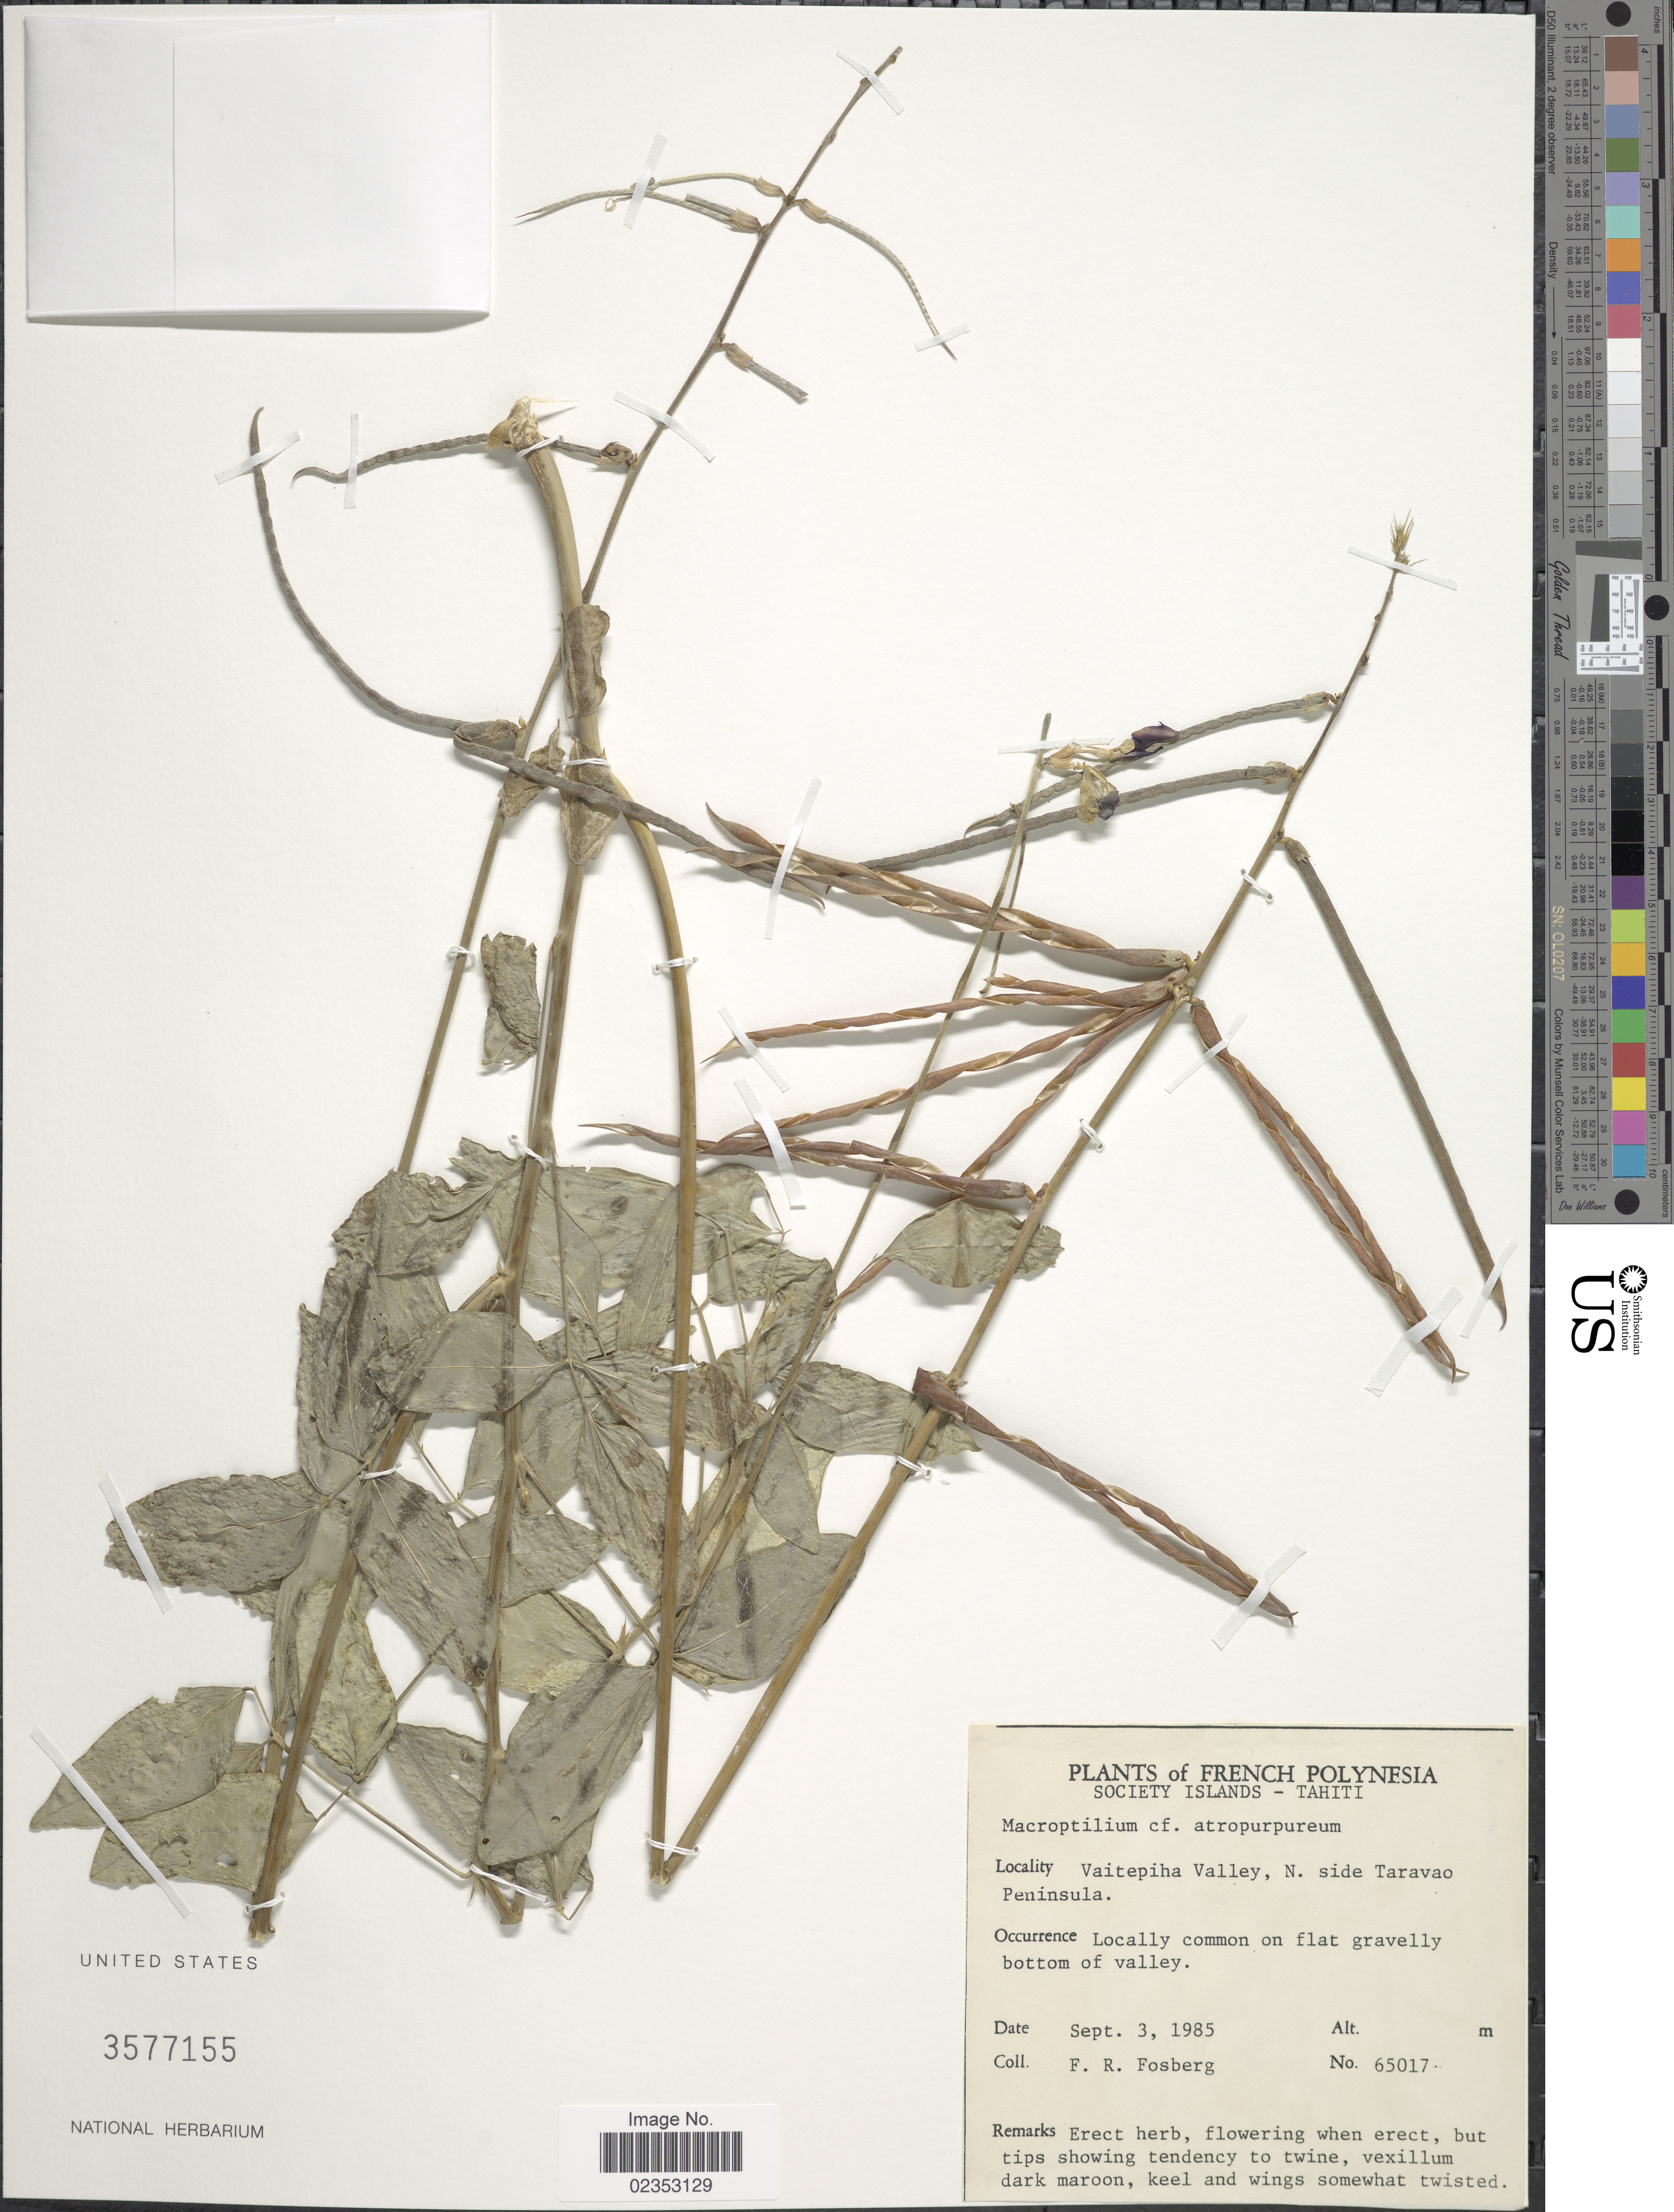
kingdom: Plantae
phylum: Tracheophyta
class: Magnoliopsida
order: Fabales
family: Fabaceae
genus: Macroptilium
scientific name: Macroptilium atropurpureum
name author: (DC.) Urb.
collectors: F. R. Fosberg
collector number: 65017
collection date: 1985-09-03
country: French Polynesia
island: Tahiti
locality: Society Islands - Tahiti, Vaitepiha Valley, N side Taravao Peninsula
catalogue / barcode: US 3577155